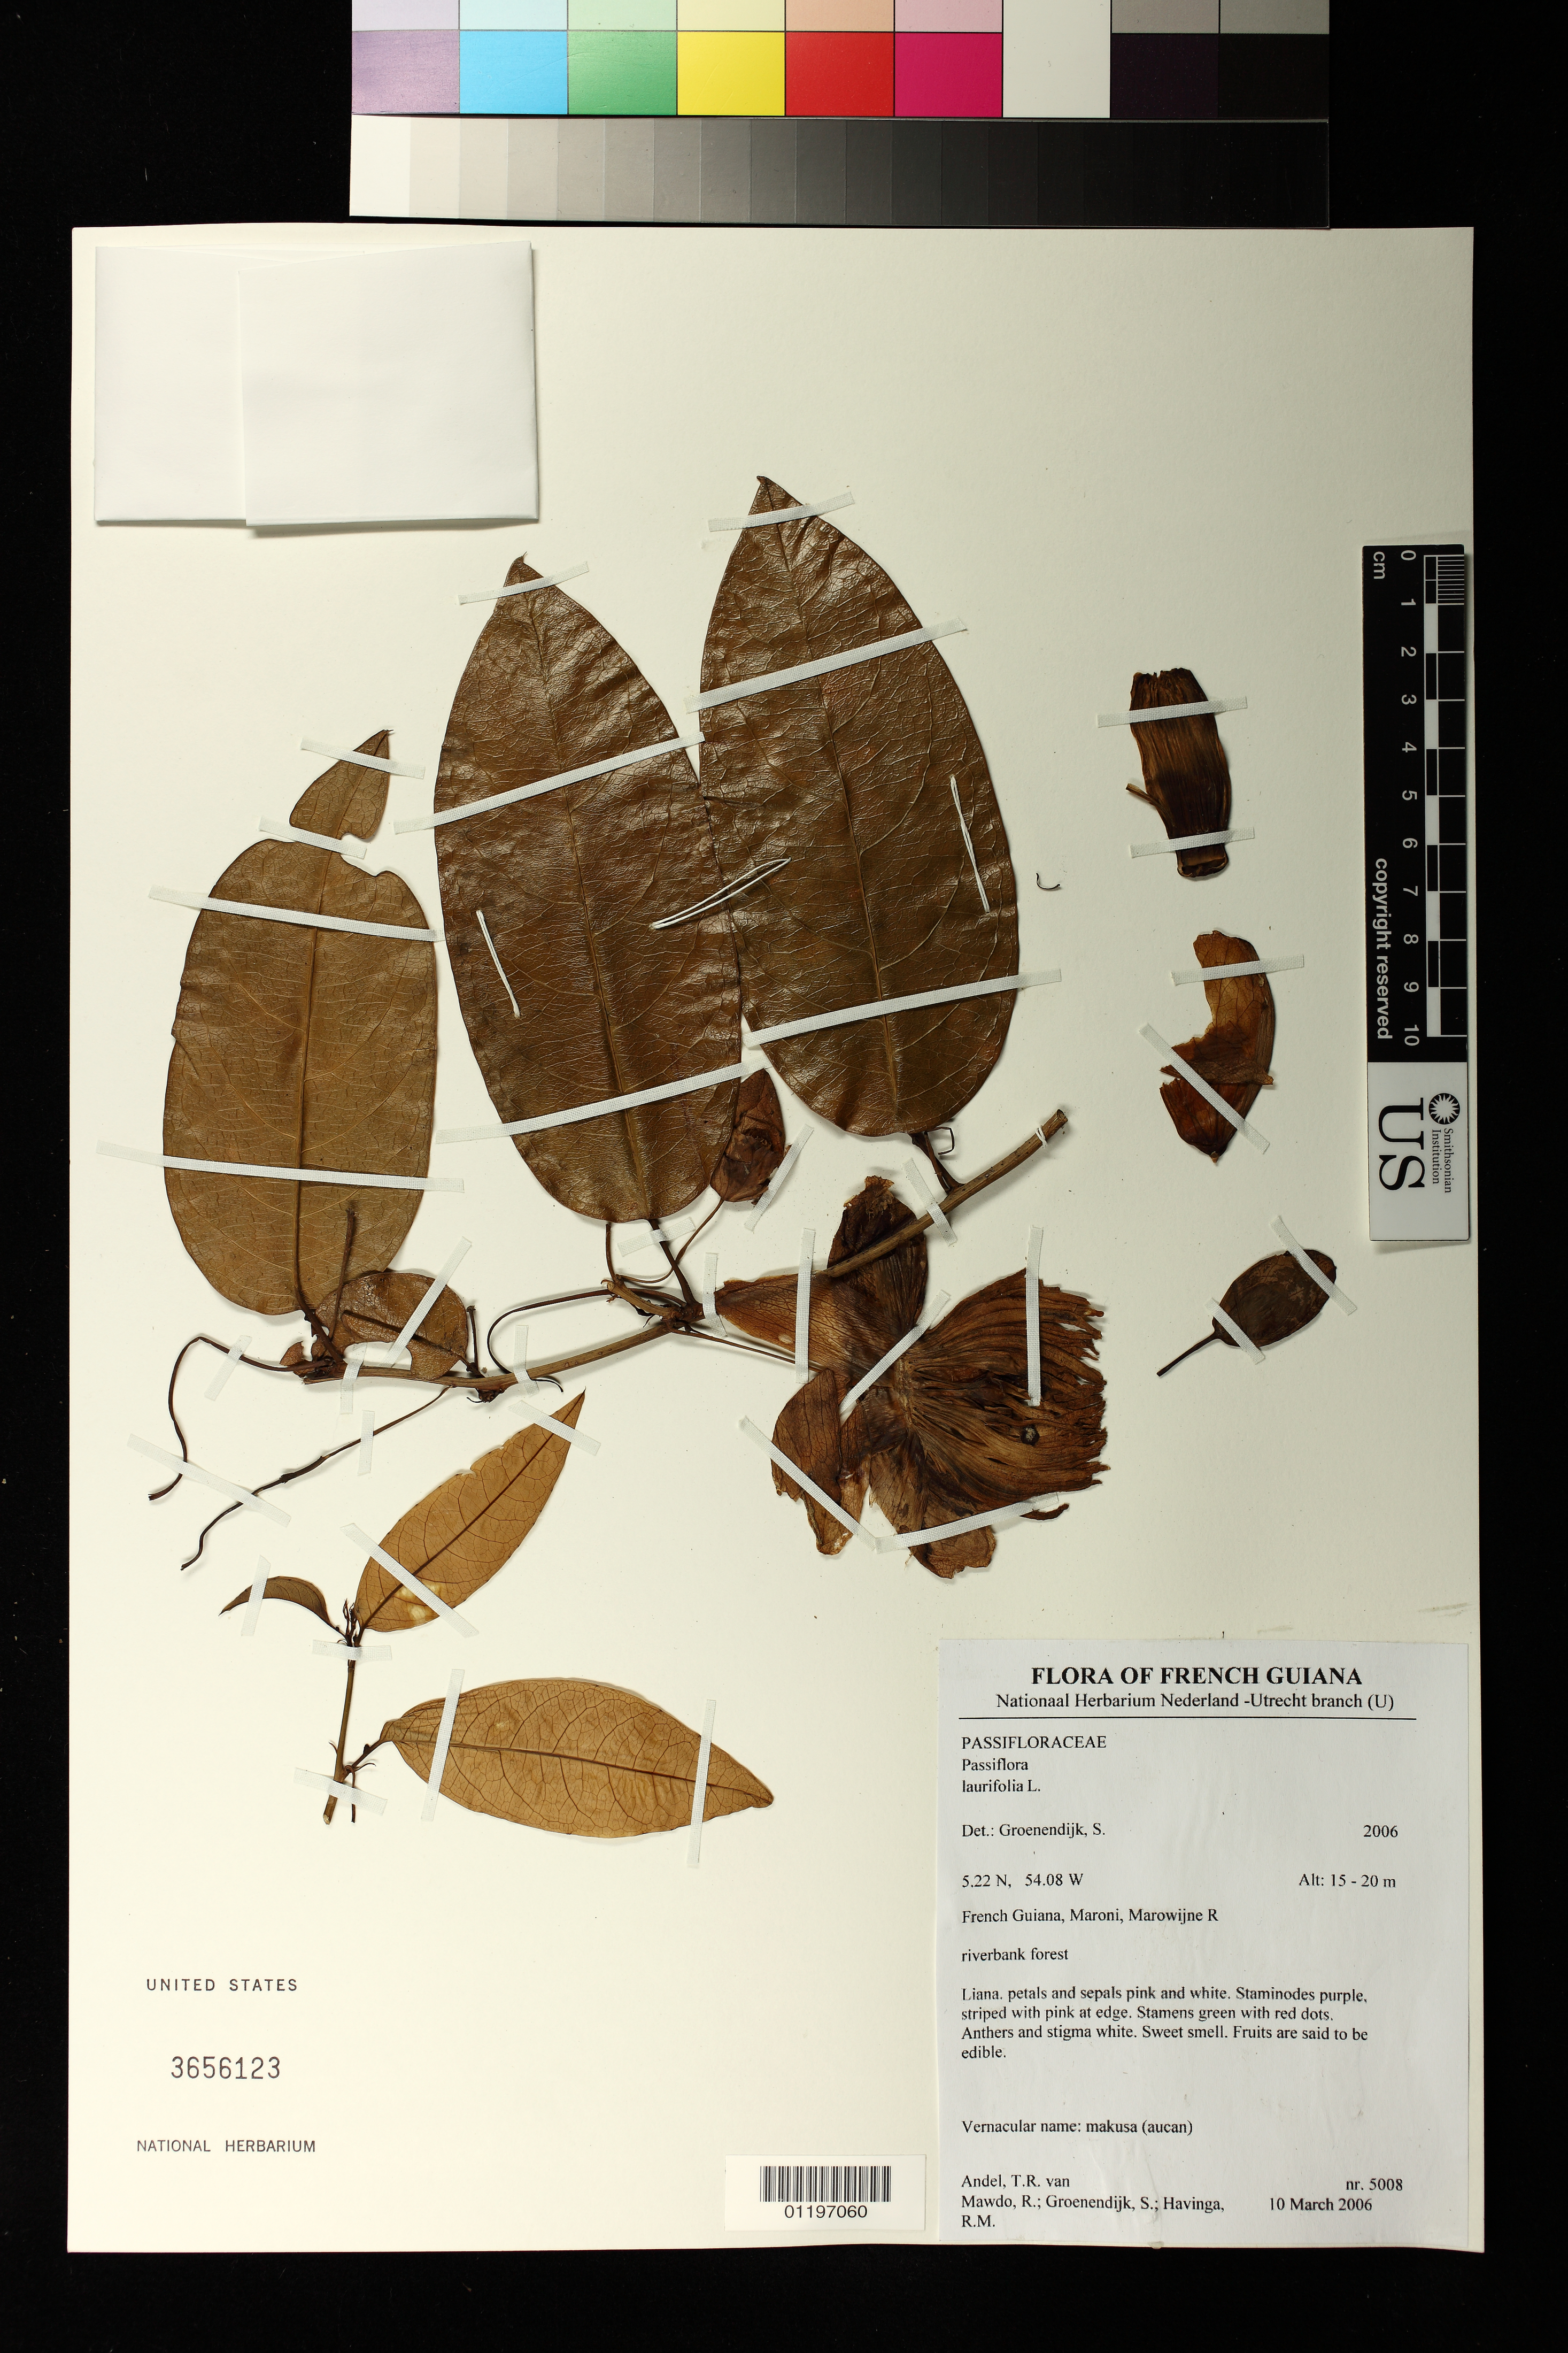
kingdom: Plantae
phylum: Tracheophyta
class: Magnoliopsida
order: Malpighiales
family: Passifloraceae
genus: Passiflora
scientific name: Passiflora laurifolia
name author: L.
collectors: T. R. van Andel, R. Mawdo, S. Groenendijk & R. M. Havinga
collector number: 5008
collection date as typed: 03 Oct 2006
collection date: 2006-10-03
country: French Guiana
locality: Marowijne R [River], Maroni, riverbank forest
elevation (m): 15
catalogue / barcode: US 3656123